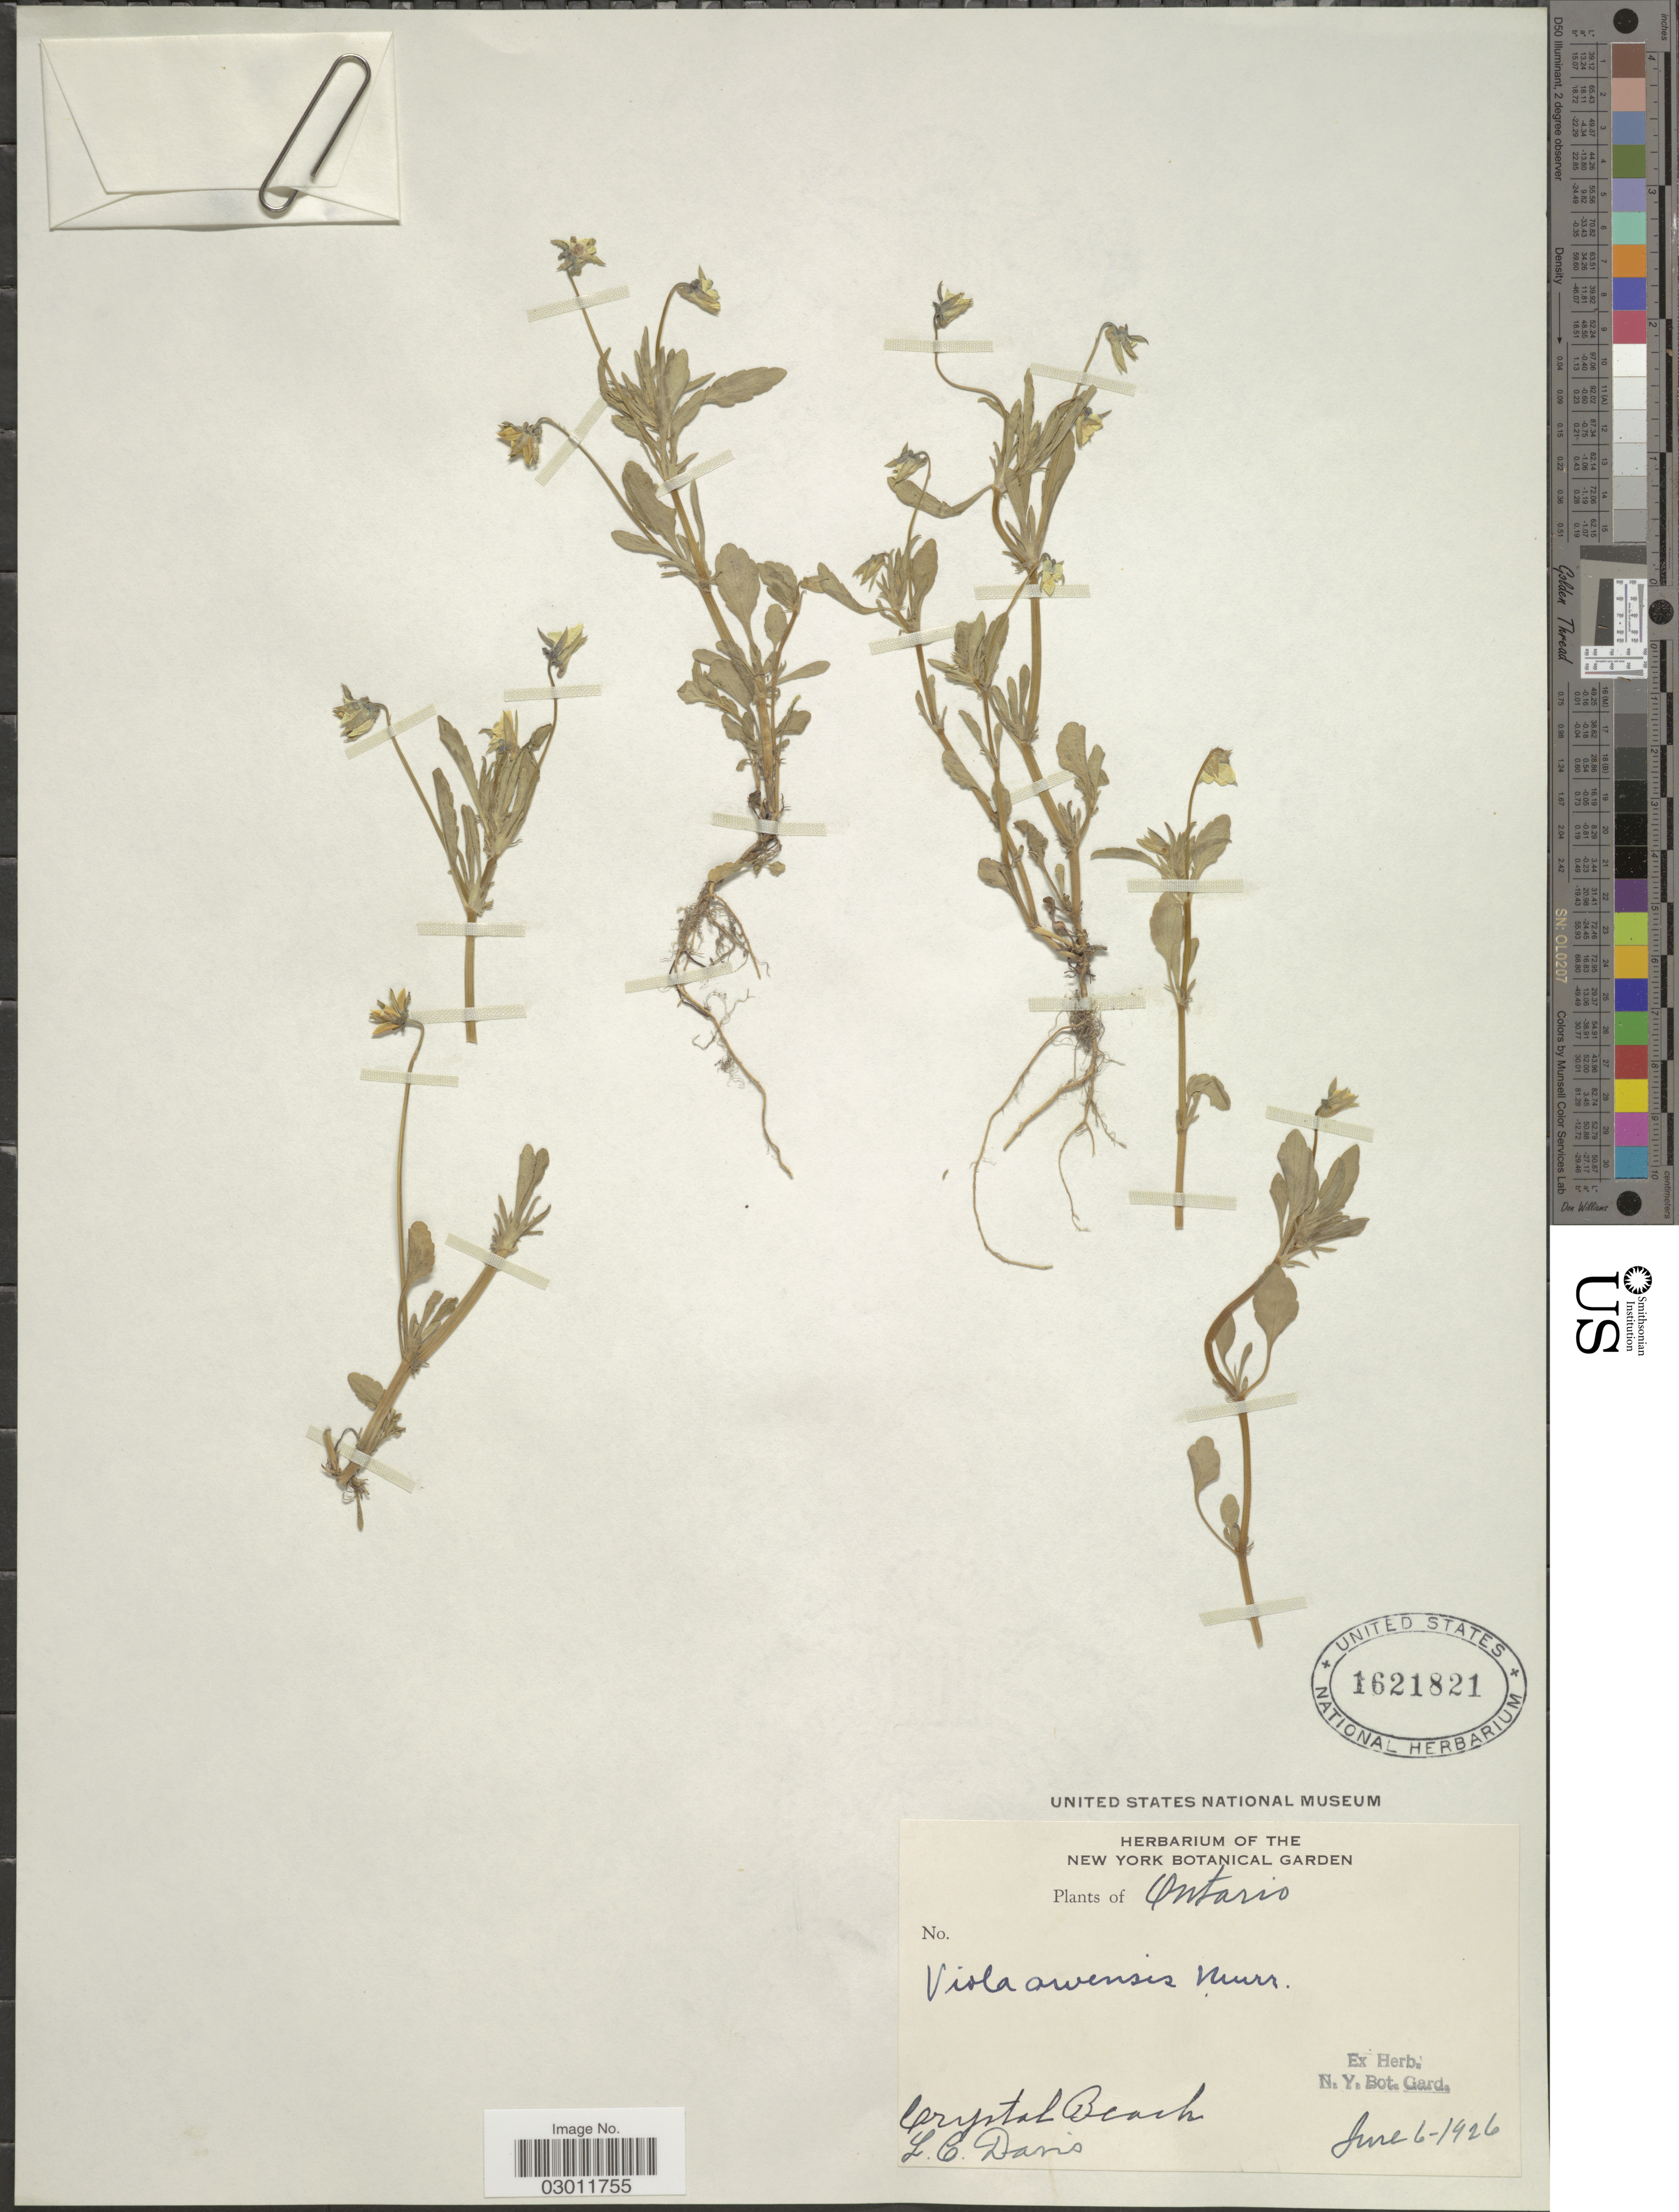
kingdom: Plantae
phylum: Tracheophyta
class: Magnoliopsida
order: Malpighiales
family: Violaceae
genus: Viola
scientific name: Viola arvensis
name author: Murray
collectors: L. C. Davis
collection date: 1926-06-06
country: Canada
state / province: Ontario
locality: Crystal Beach.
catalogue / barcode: US 1621821